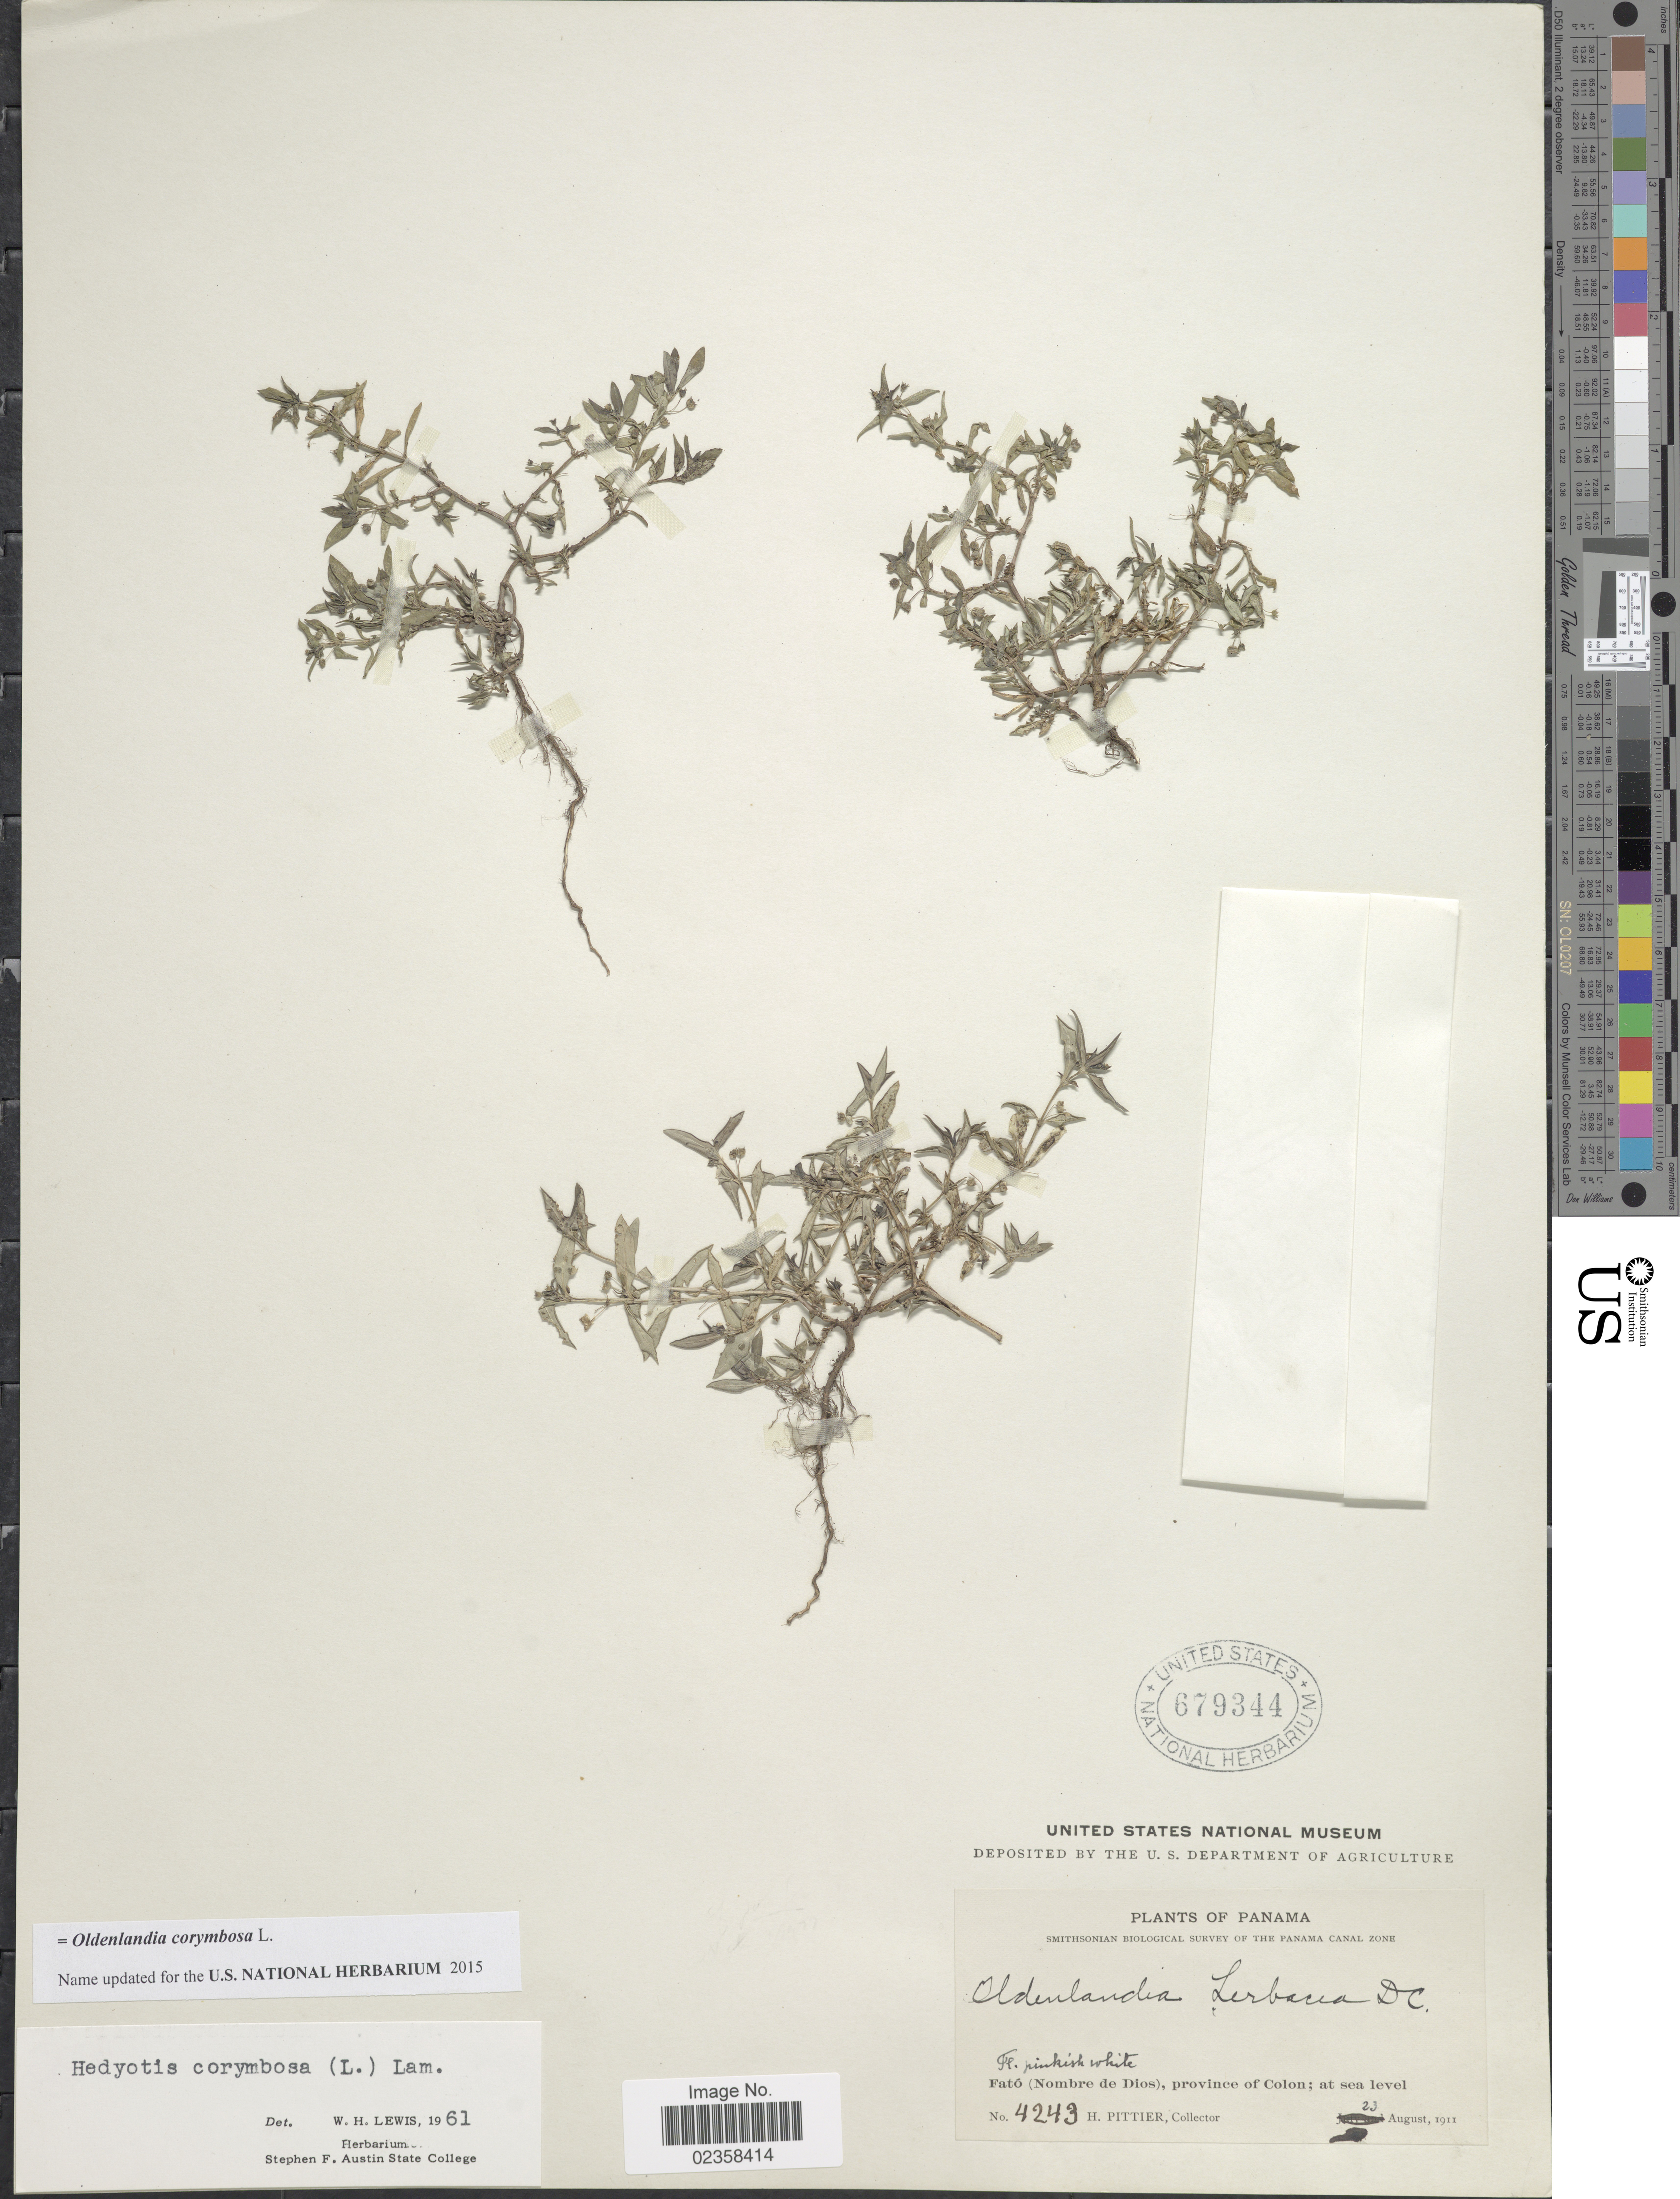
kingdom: Plantae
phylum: Tracheophyta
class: Magnoliopsida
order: Gentianales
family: Rubiaceae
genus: Oldenlandia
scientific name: Oldenlandia corymbosa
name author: L.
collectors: H. F. Pittier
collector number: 4243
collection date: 1911-08-23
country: Panama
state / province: Colón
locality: Fato (Nombre de Dios)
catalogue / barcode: US 679344